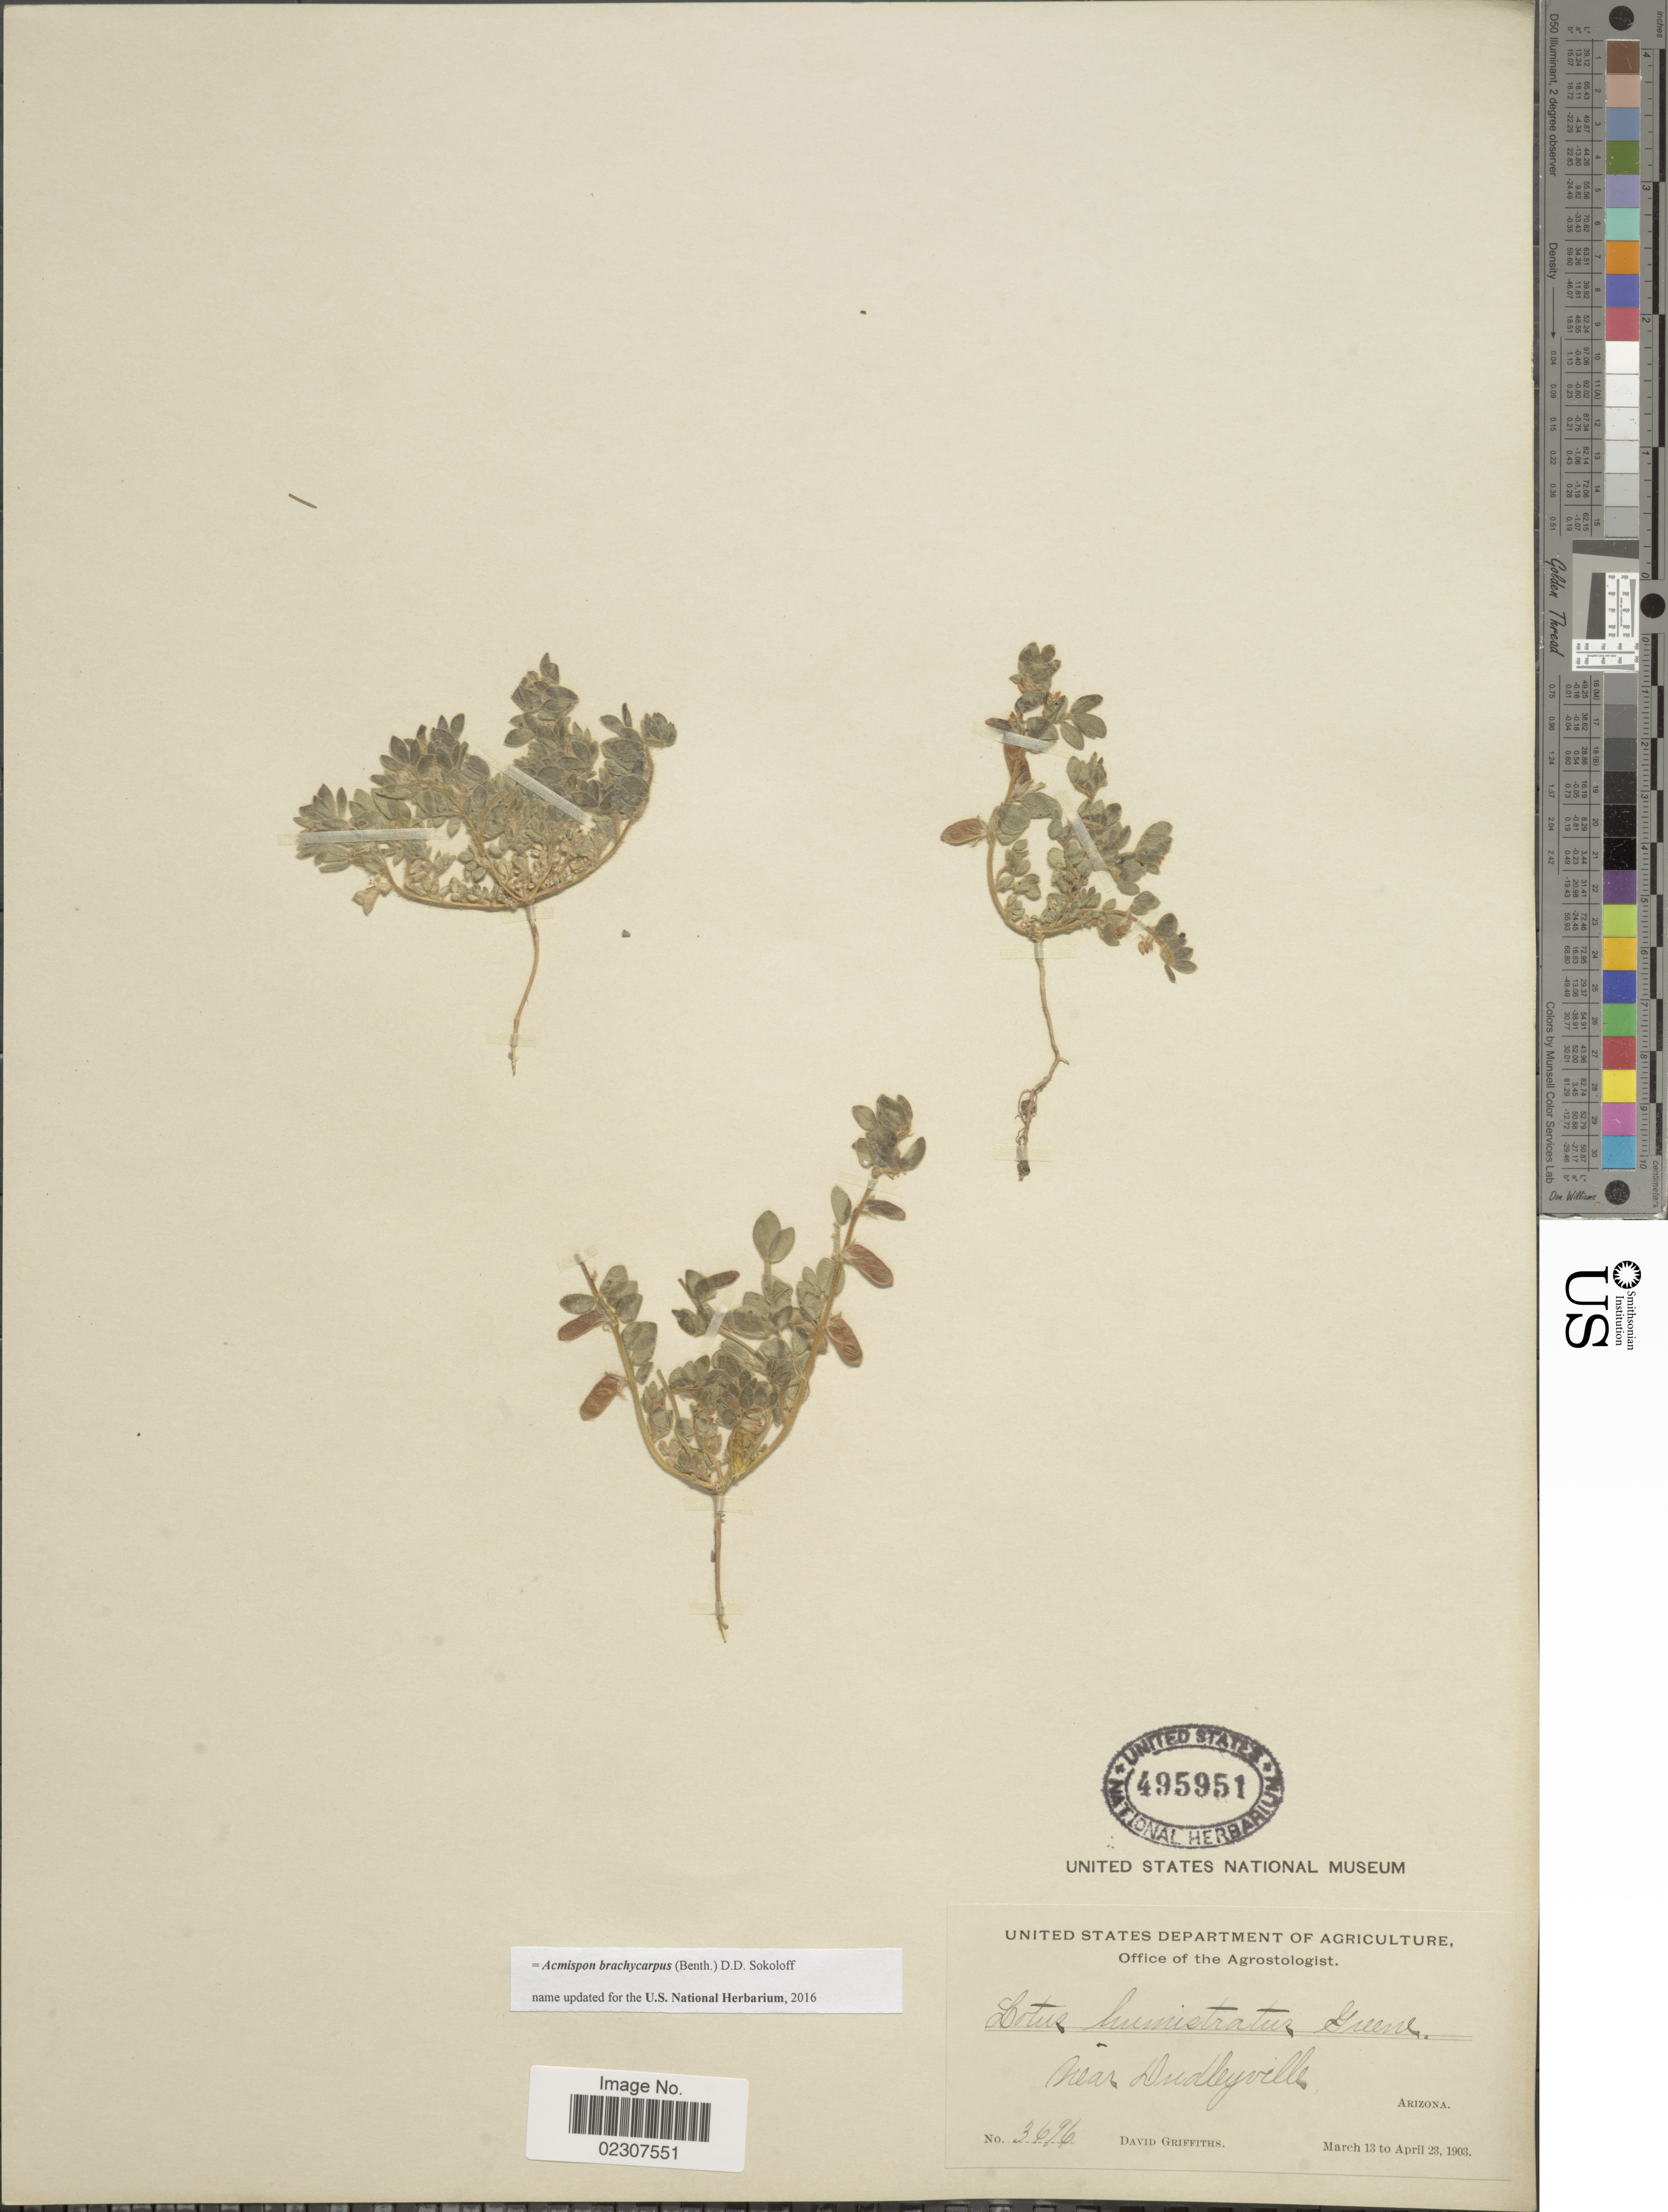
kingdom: Plantae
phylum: Tracheophyta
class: Magnoliopsida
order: Fabales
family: Fabaceae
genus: Acmispon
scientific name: Acmispon brachycarpus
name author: (Benth.) D.D. Sokoloff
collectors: D. Griffiths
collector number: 3696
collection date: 1903-03-13/1903-04-23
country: United States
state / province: Arizona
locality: Near Dudleyville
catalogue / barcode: US 495951